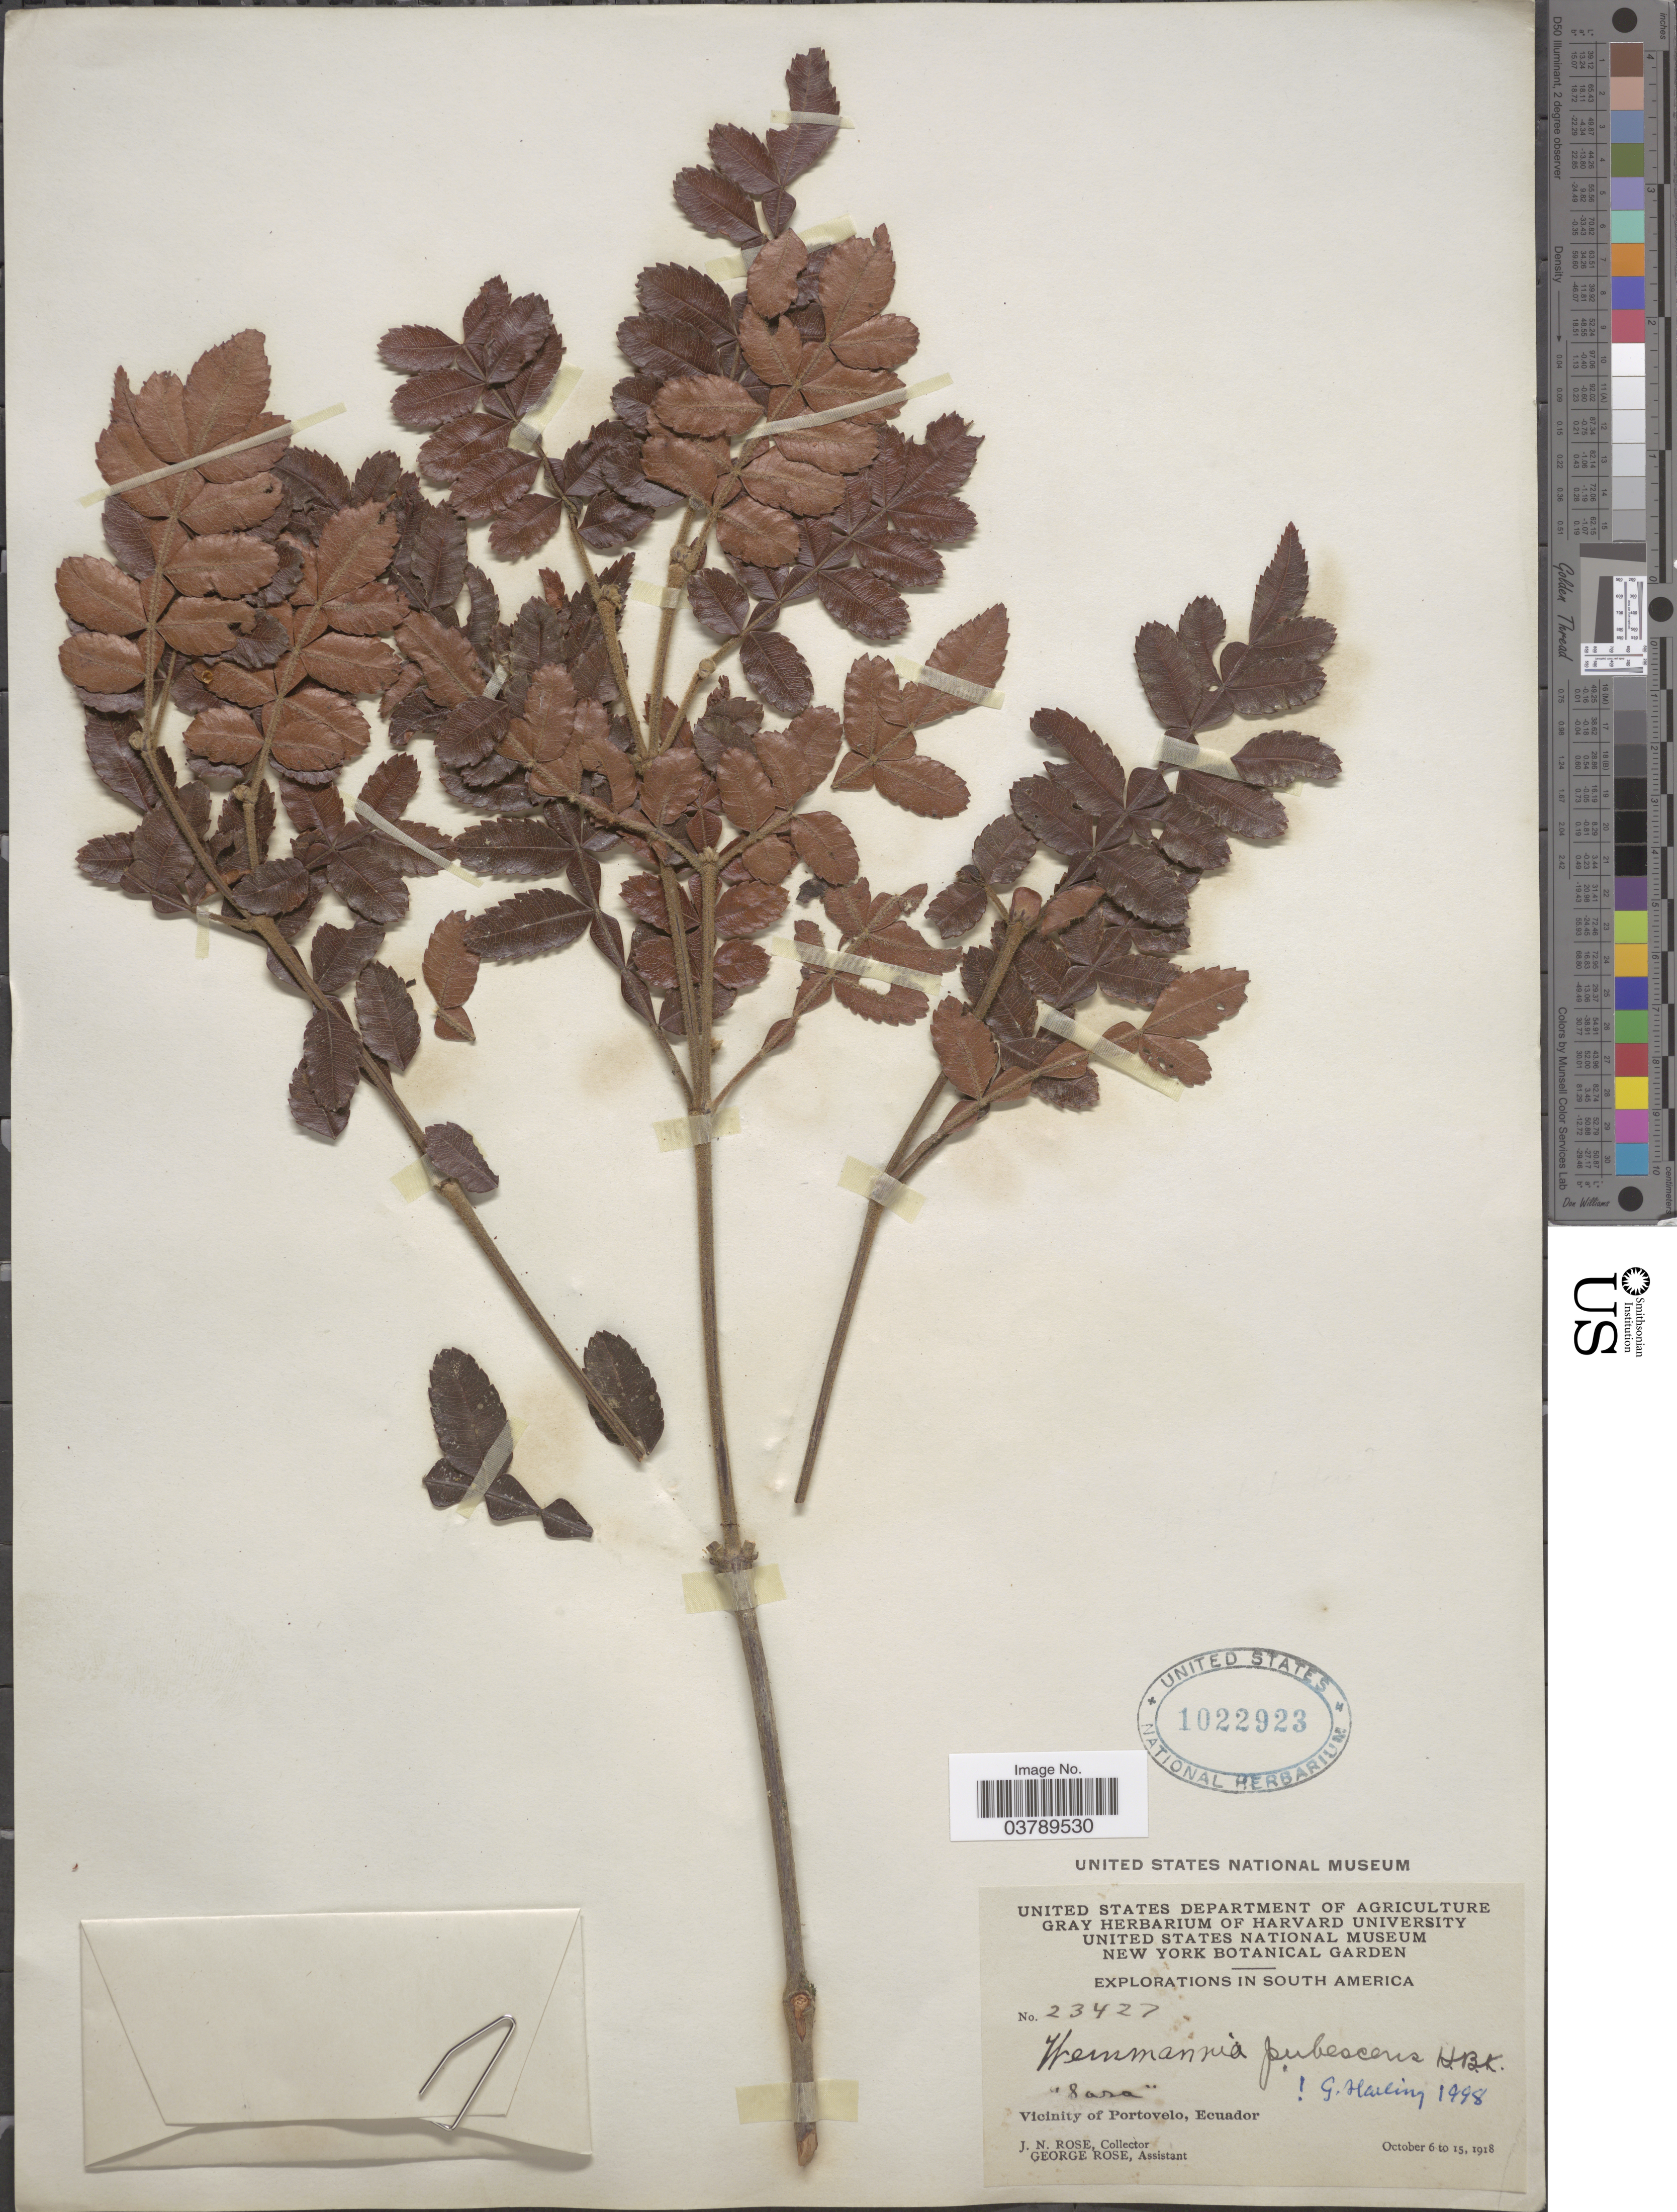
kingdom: Plantae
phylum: Tracheophyta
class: Magnoliopsida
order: Oxalidales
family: Cunoniaceae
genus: Weinmannia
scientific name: Weinmannia pubescens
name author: Kunth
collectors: J. N. Rose & G. Rose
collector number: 23427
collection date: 1918-10-06/1918-10-15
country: Ecuador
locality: Vicinity of Portovelo.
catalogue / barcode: US 1022923